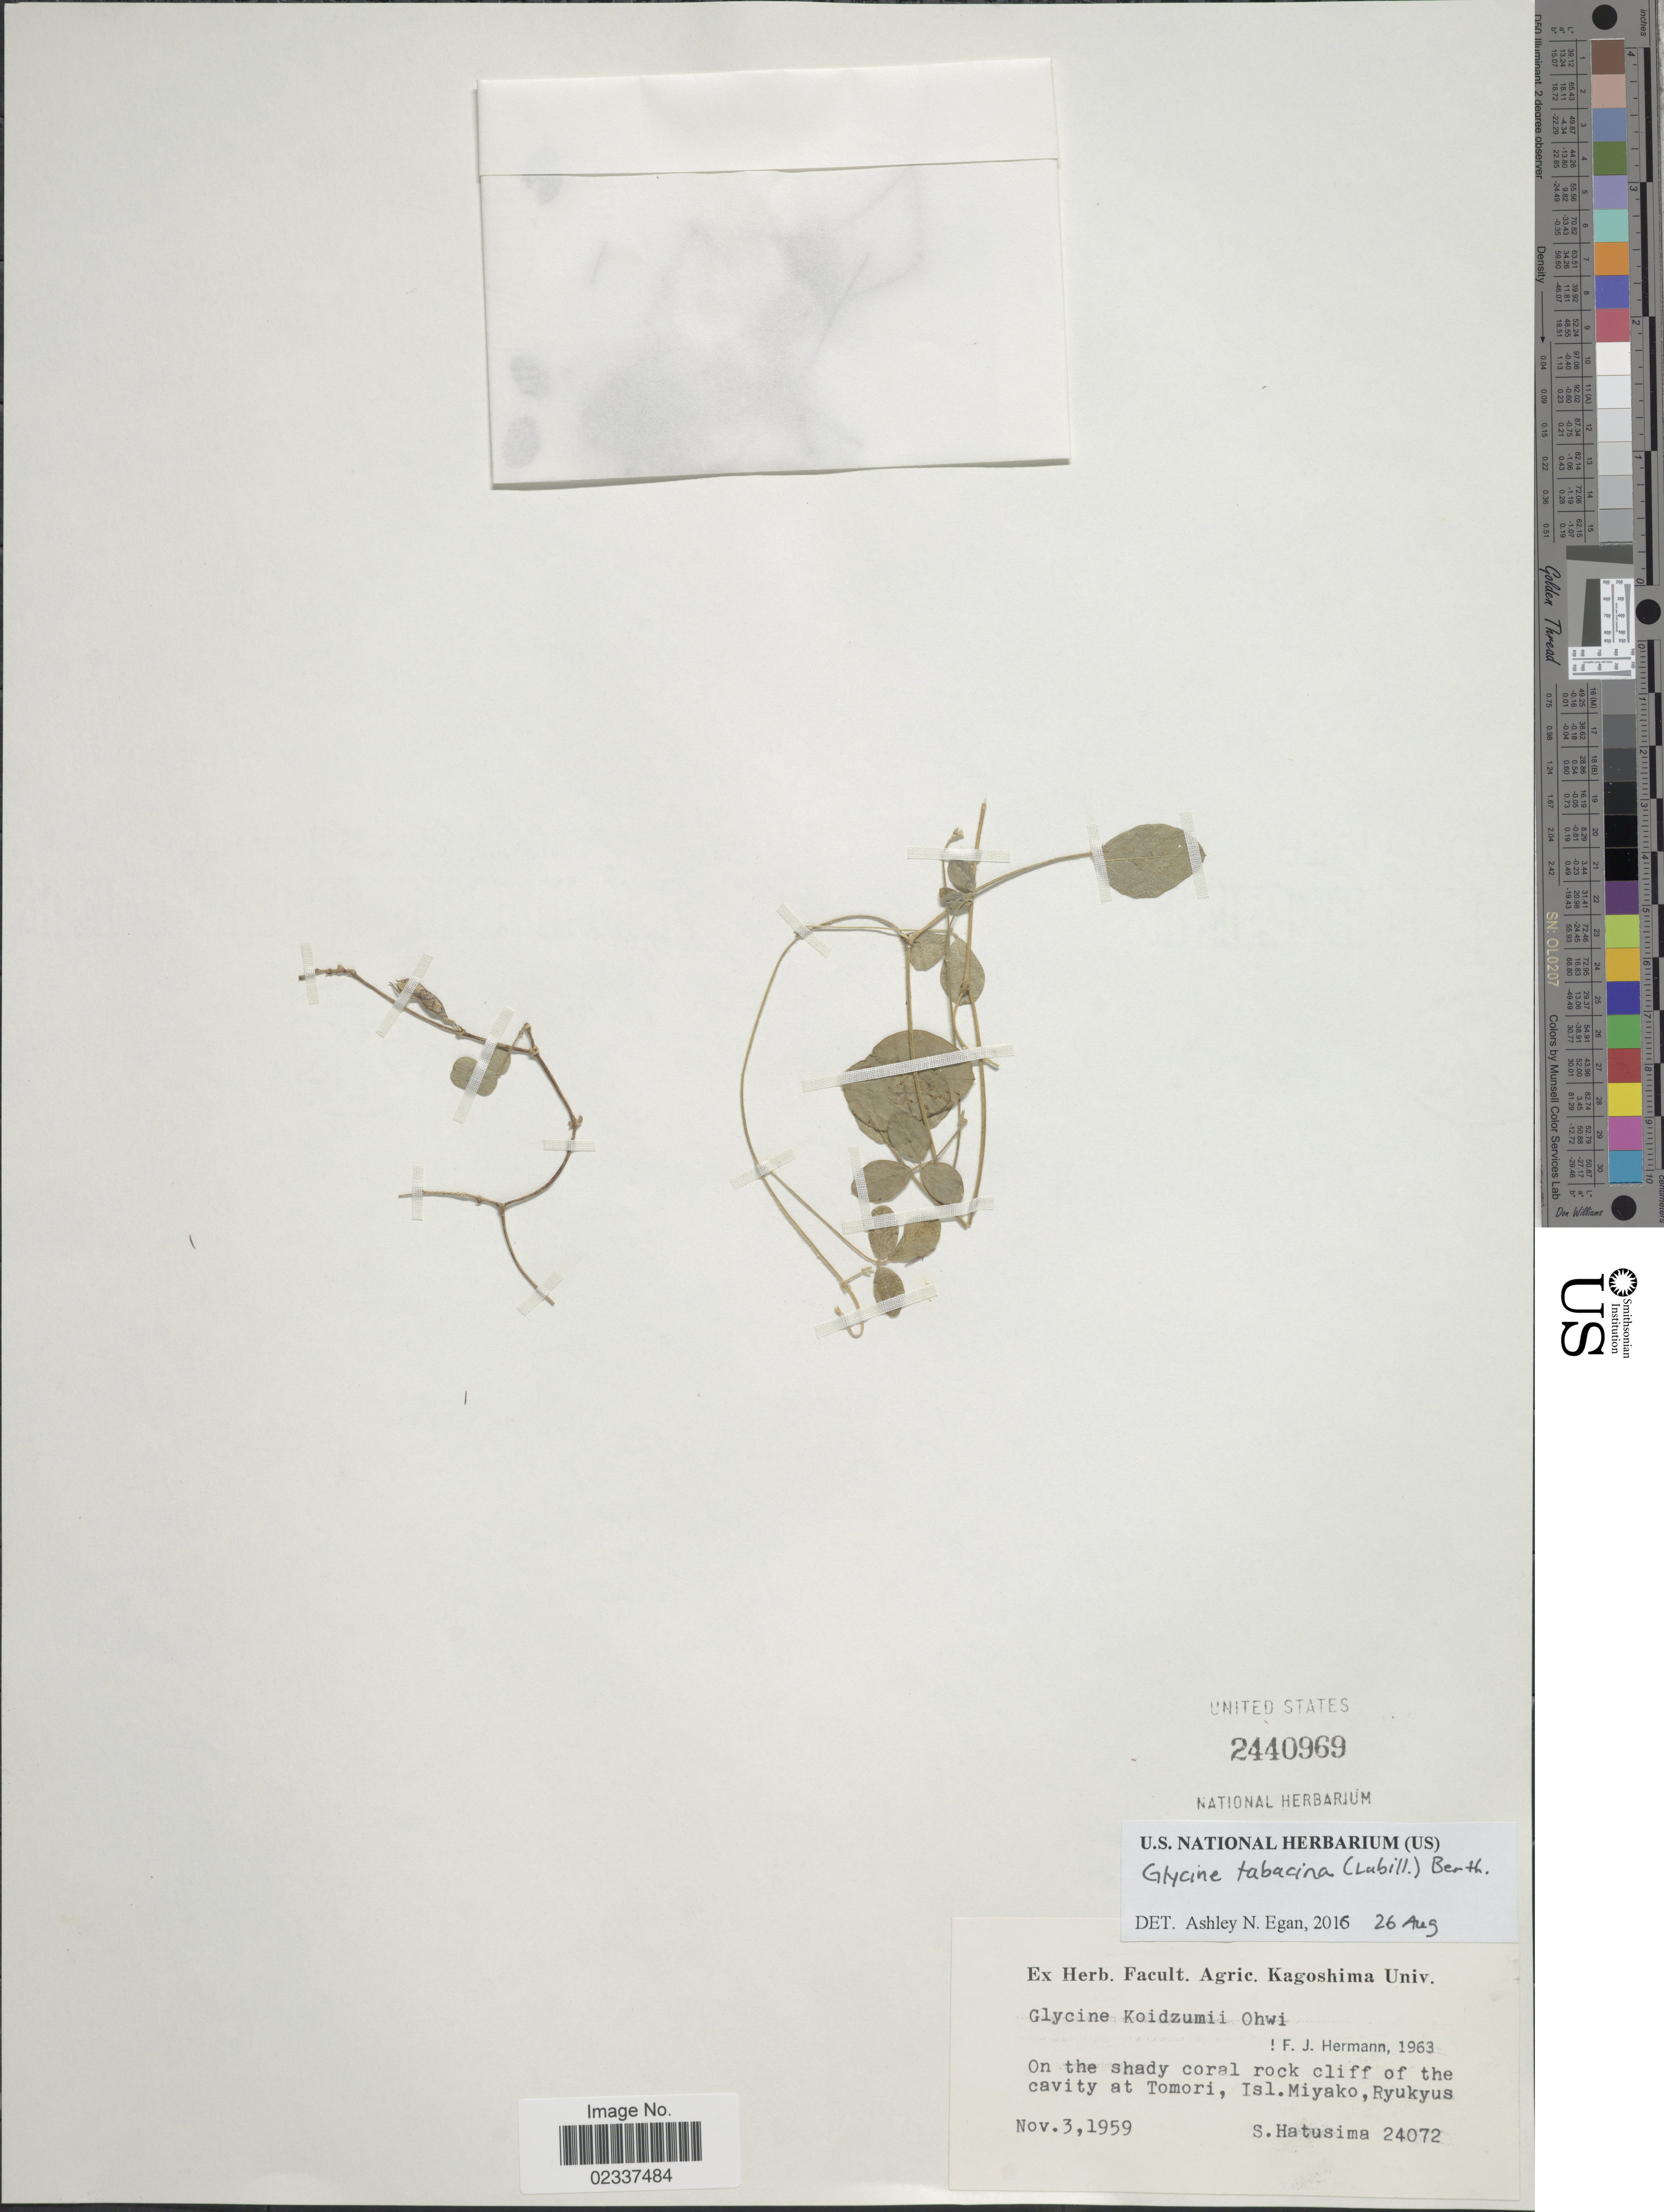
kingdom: Plantae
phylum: Tracheophyta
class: Magnoliopsida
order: Fabales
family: Fabaceae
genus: Glycine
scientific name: Glycine tabacina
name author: (Labill.) Benth.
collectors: S. Hatusima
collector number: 24072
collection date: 1959-11-03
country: Japan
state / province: Okinawa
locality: On the shady coral rock cliff of the cavity at Tomori, Isl. Miyako, Ryukyus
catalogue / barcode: US 2440969